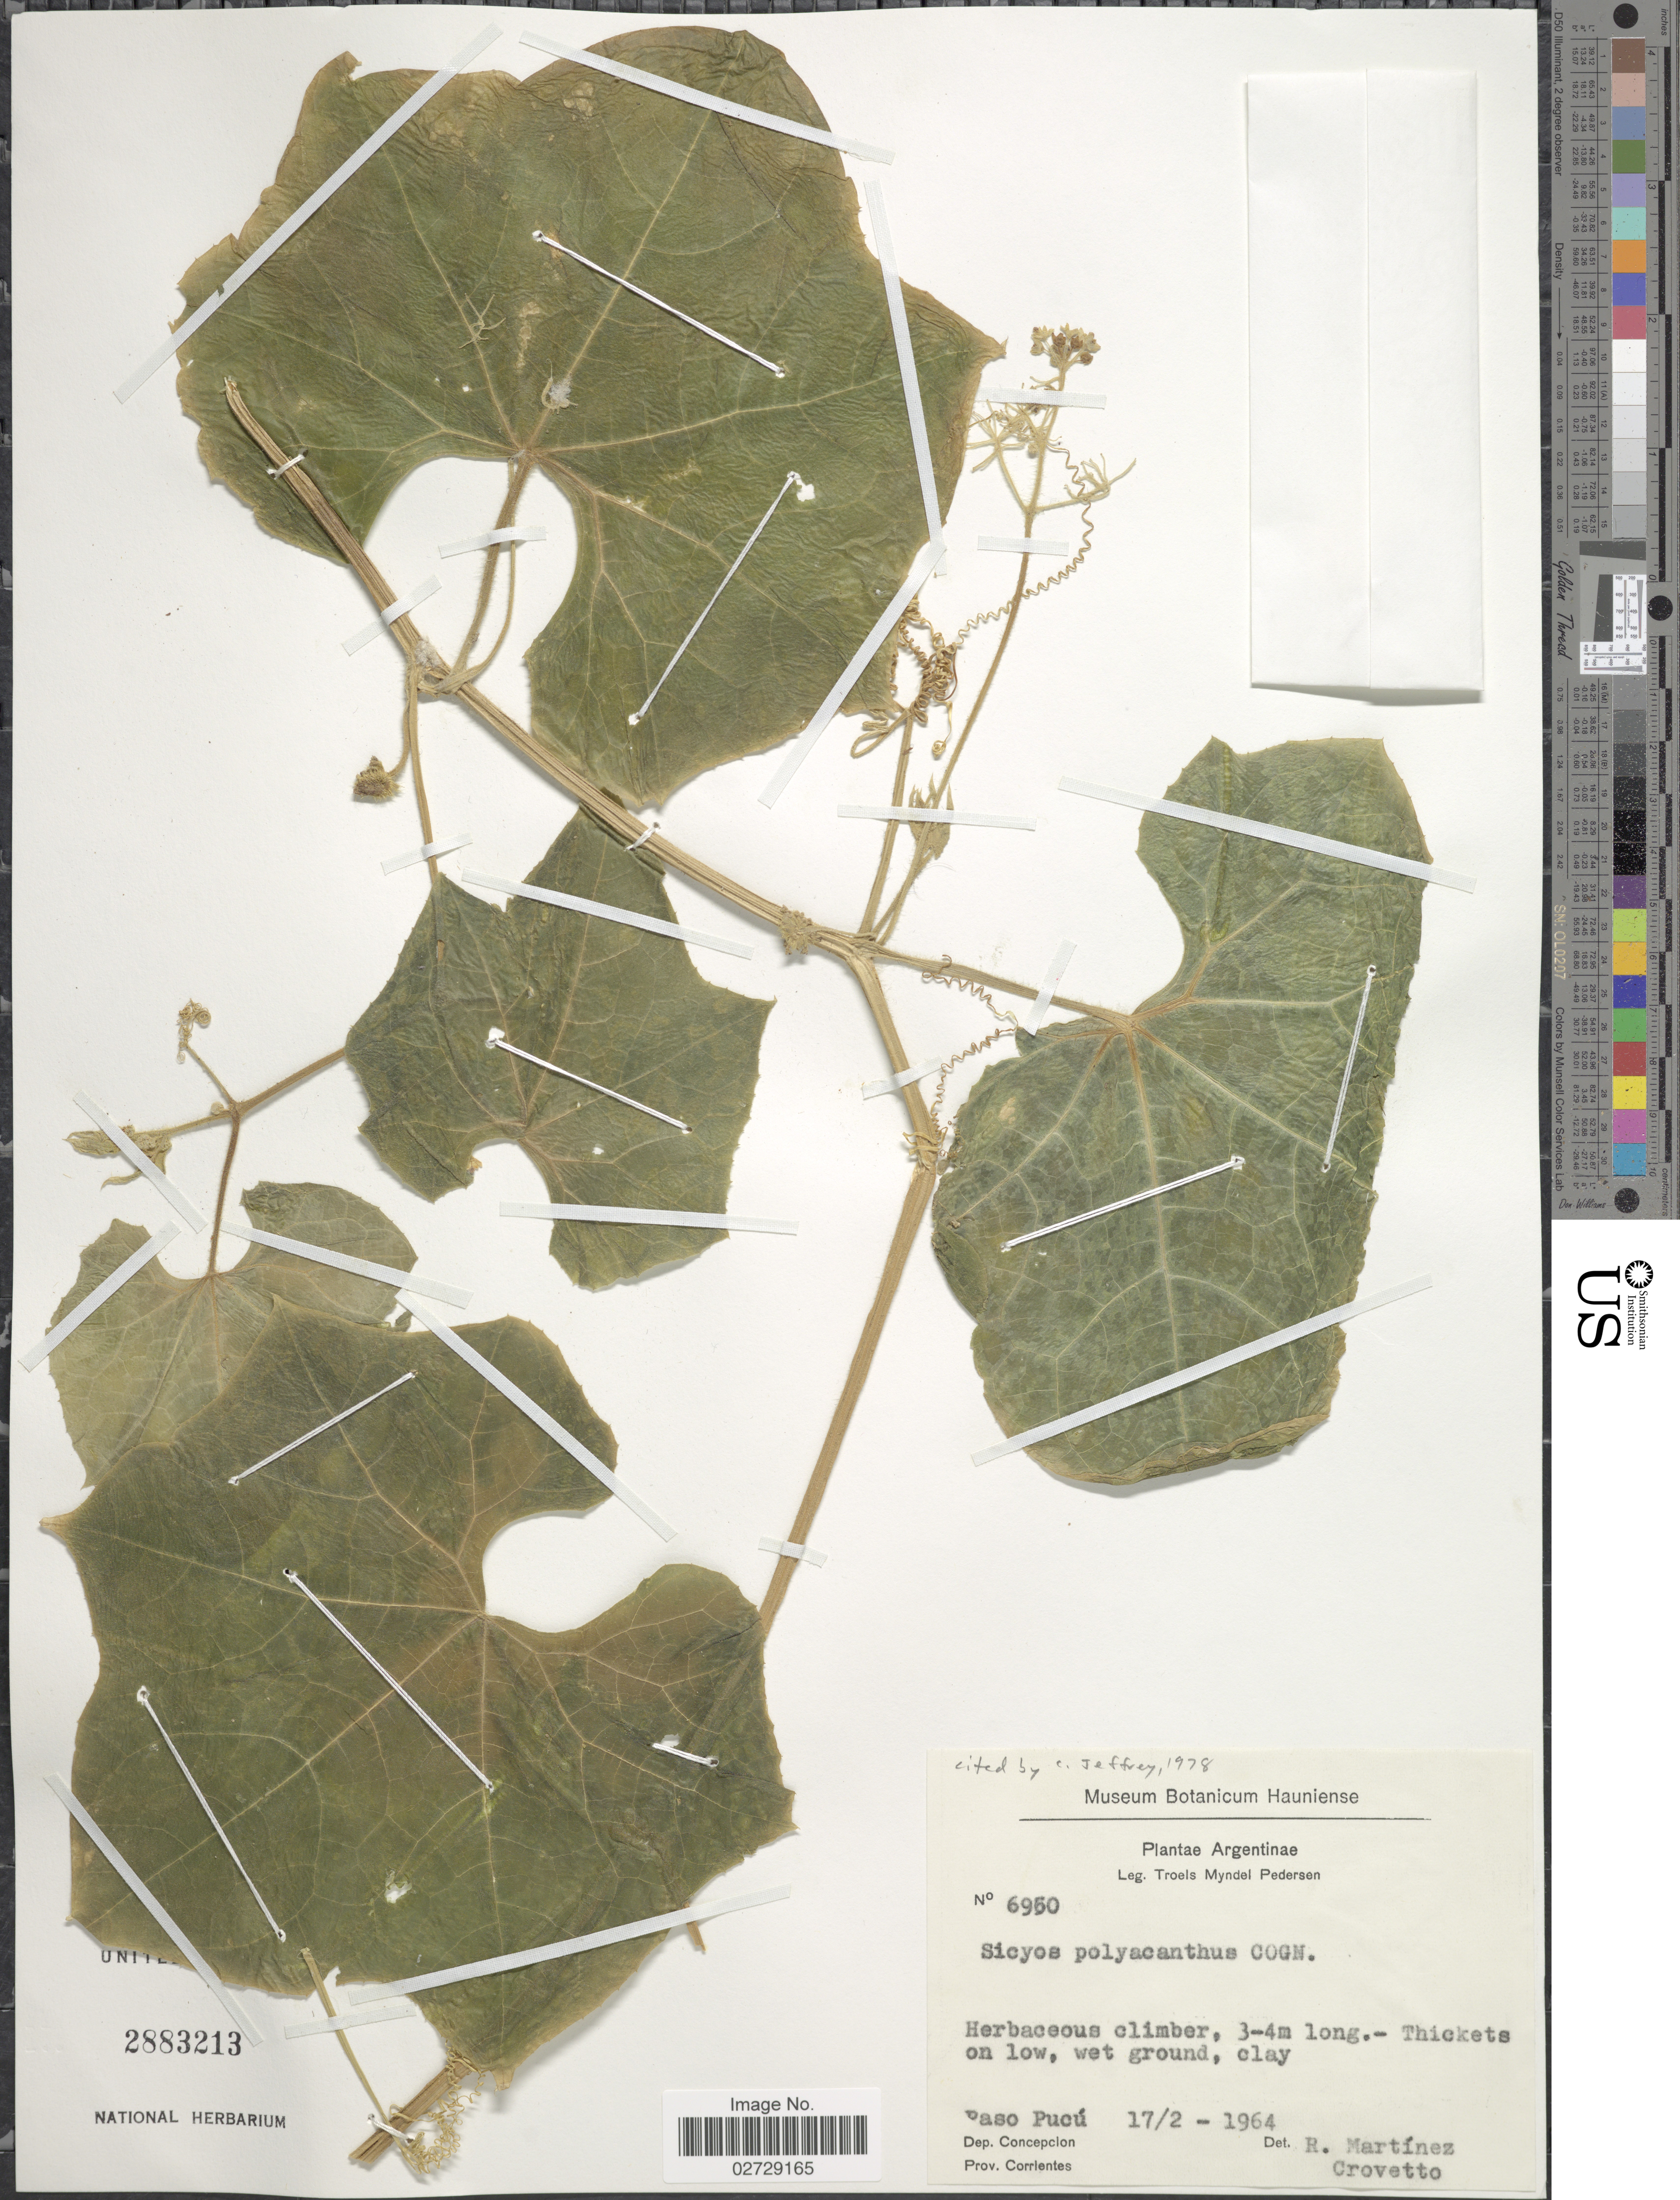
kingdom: Plantae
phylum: Tracheophyta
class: Magnoliopsida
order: Cucurbitales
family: Cucurbitaceae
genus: Sicyos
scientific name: Sicyos polyacanthos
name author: Cogn.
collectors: T. Pederson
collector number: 6950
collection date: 1964-02-17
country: Argentina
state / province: Corrientes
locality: Paso Pucu, Dep. Concepcion, Prov. Corrientes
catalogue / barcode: US 2883213